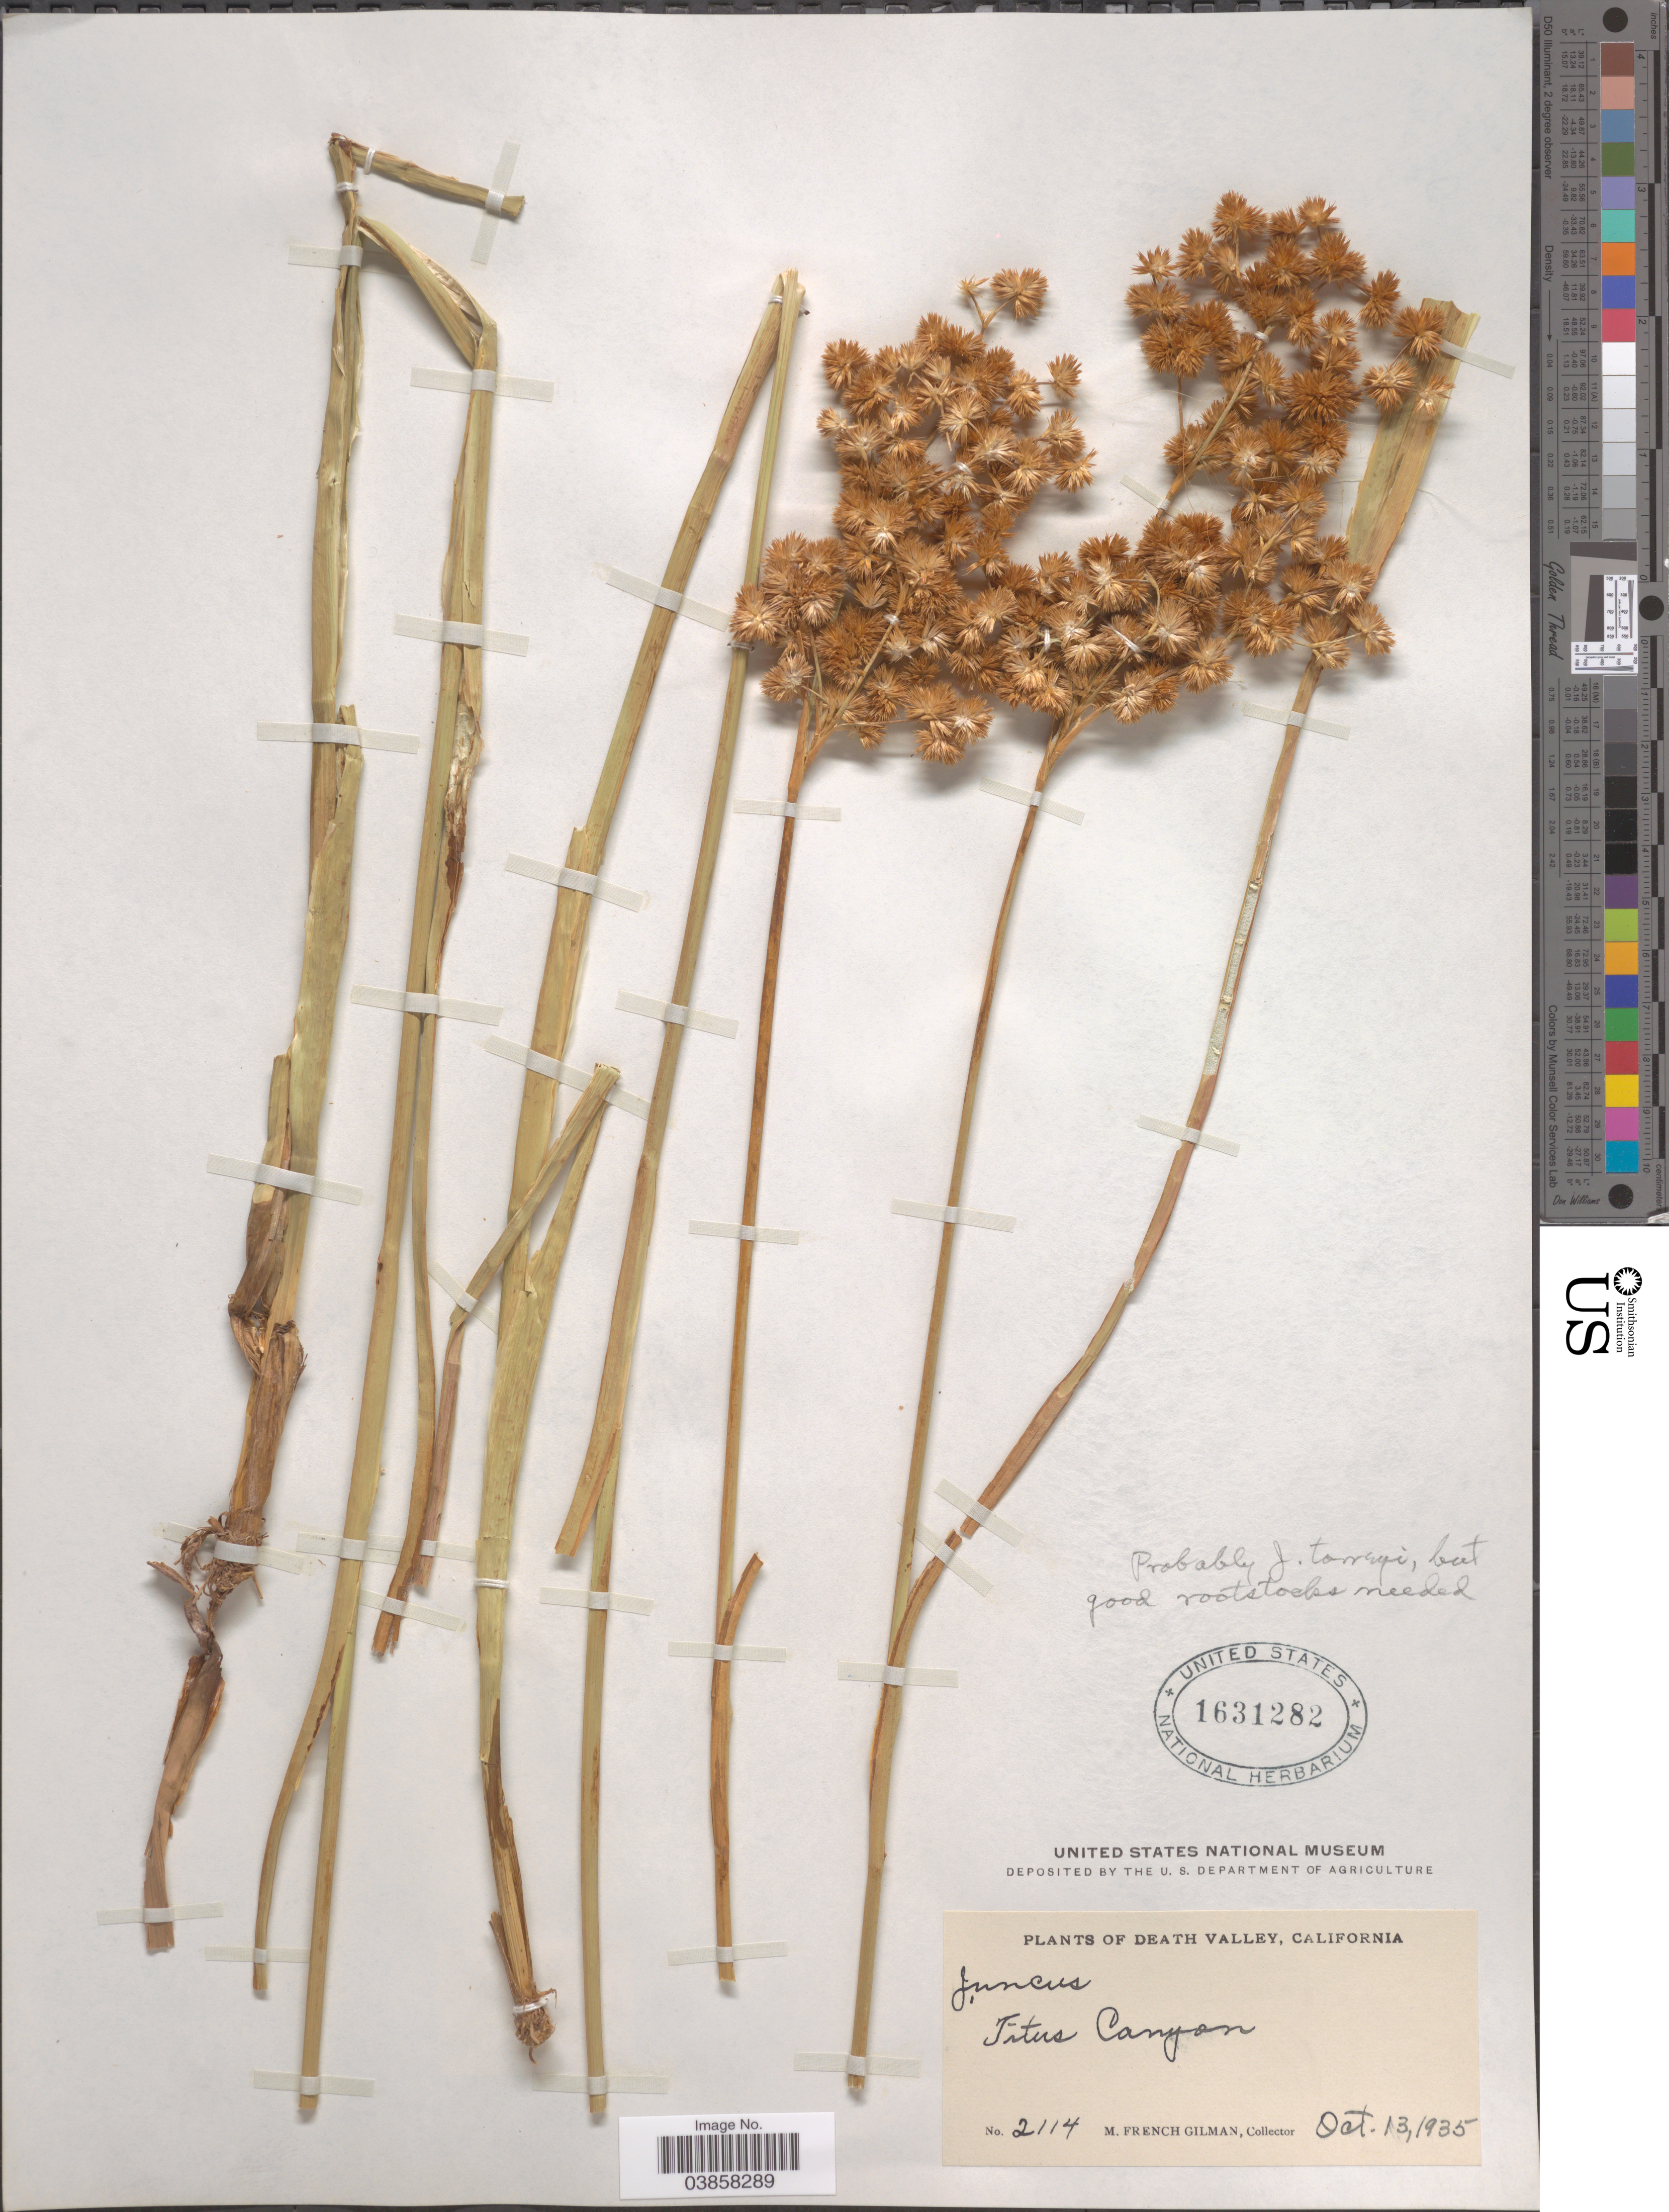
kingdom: Plantae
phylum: Tracheophyta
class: Liliopsida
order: Poales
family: Juncaceae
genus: Juncus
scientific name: Juncus torreyi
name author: Coville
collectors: M. F. Gilman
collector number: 2114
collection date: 1935-10-13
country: United States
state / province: California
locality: Death Valley. Titus Canyon.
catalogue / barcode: US 1631282